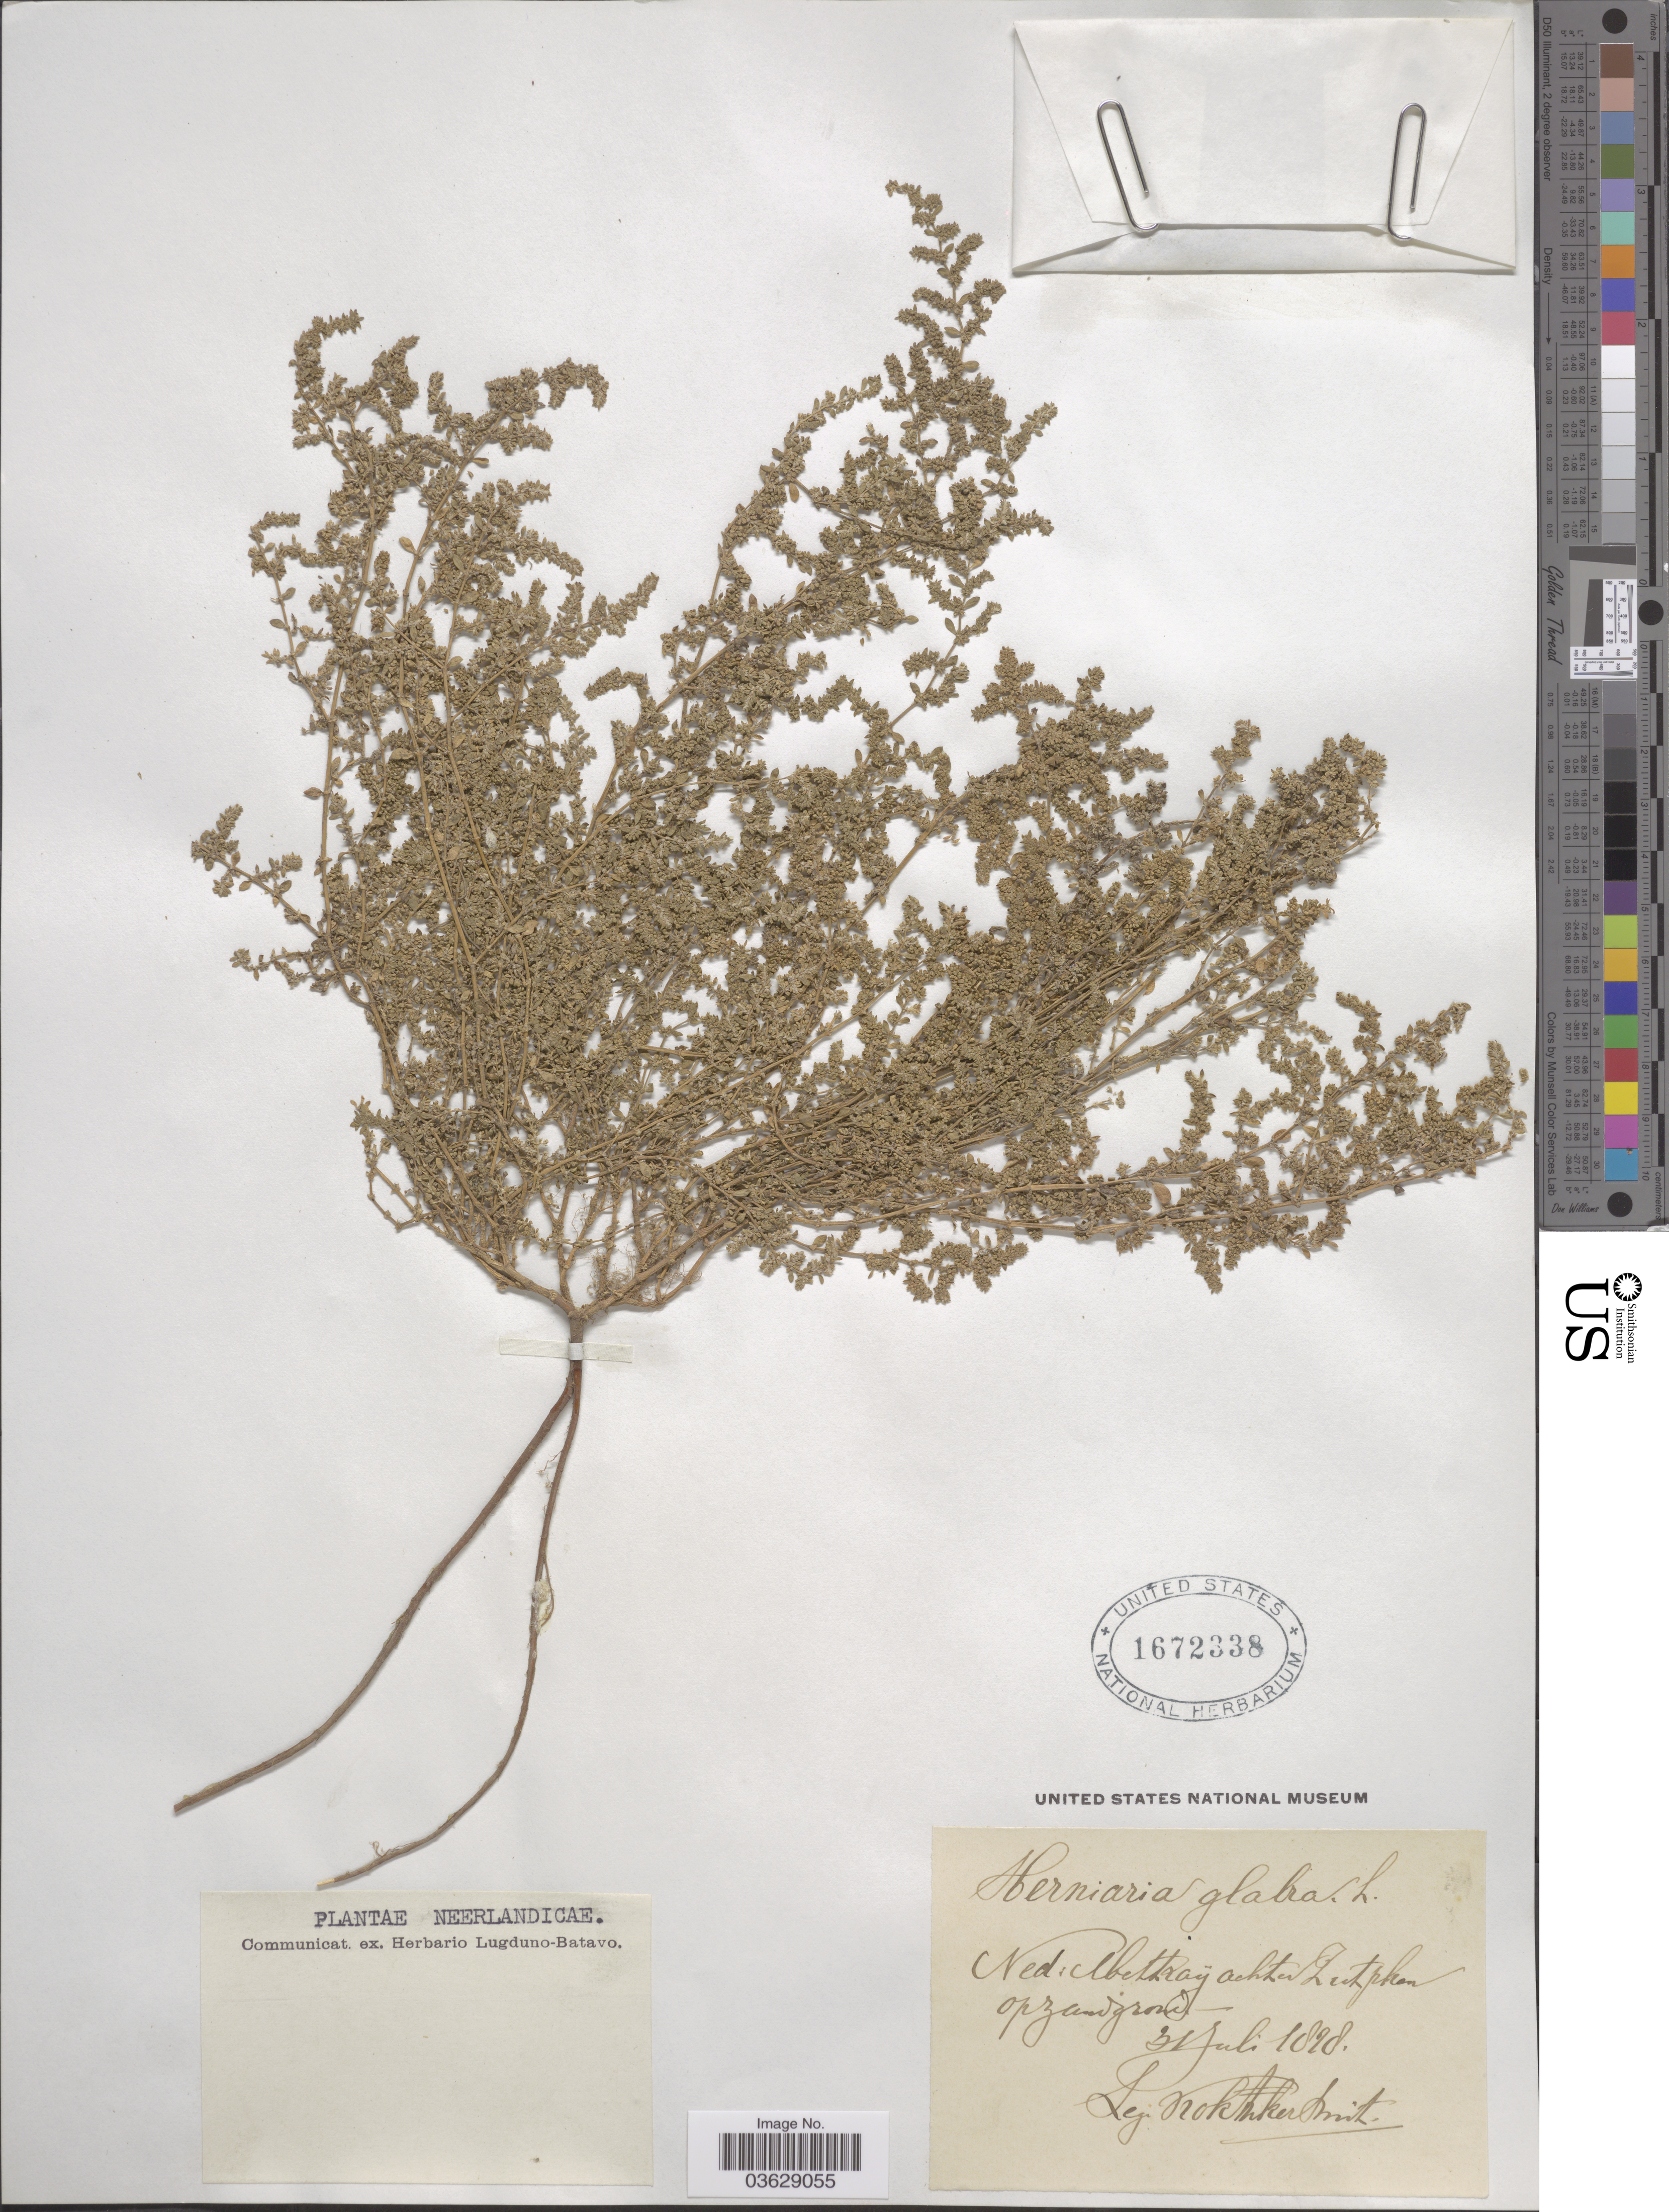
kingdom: Plantae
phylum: Tracheophyta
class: Magnoliopsida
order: Caryophyllales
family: Caryophyllaceae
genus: Herniaria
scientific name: Herniaria glabra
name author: L.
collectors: Kok Ankersmit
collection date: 1828-07-31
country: Netherlands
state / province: Gelderland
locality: Neerlandicae. Ned: Hettray [interpreted] achter Zutphen op zandgrond.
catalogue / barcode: US 1672338